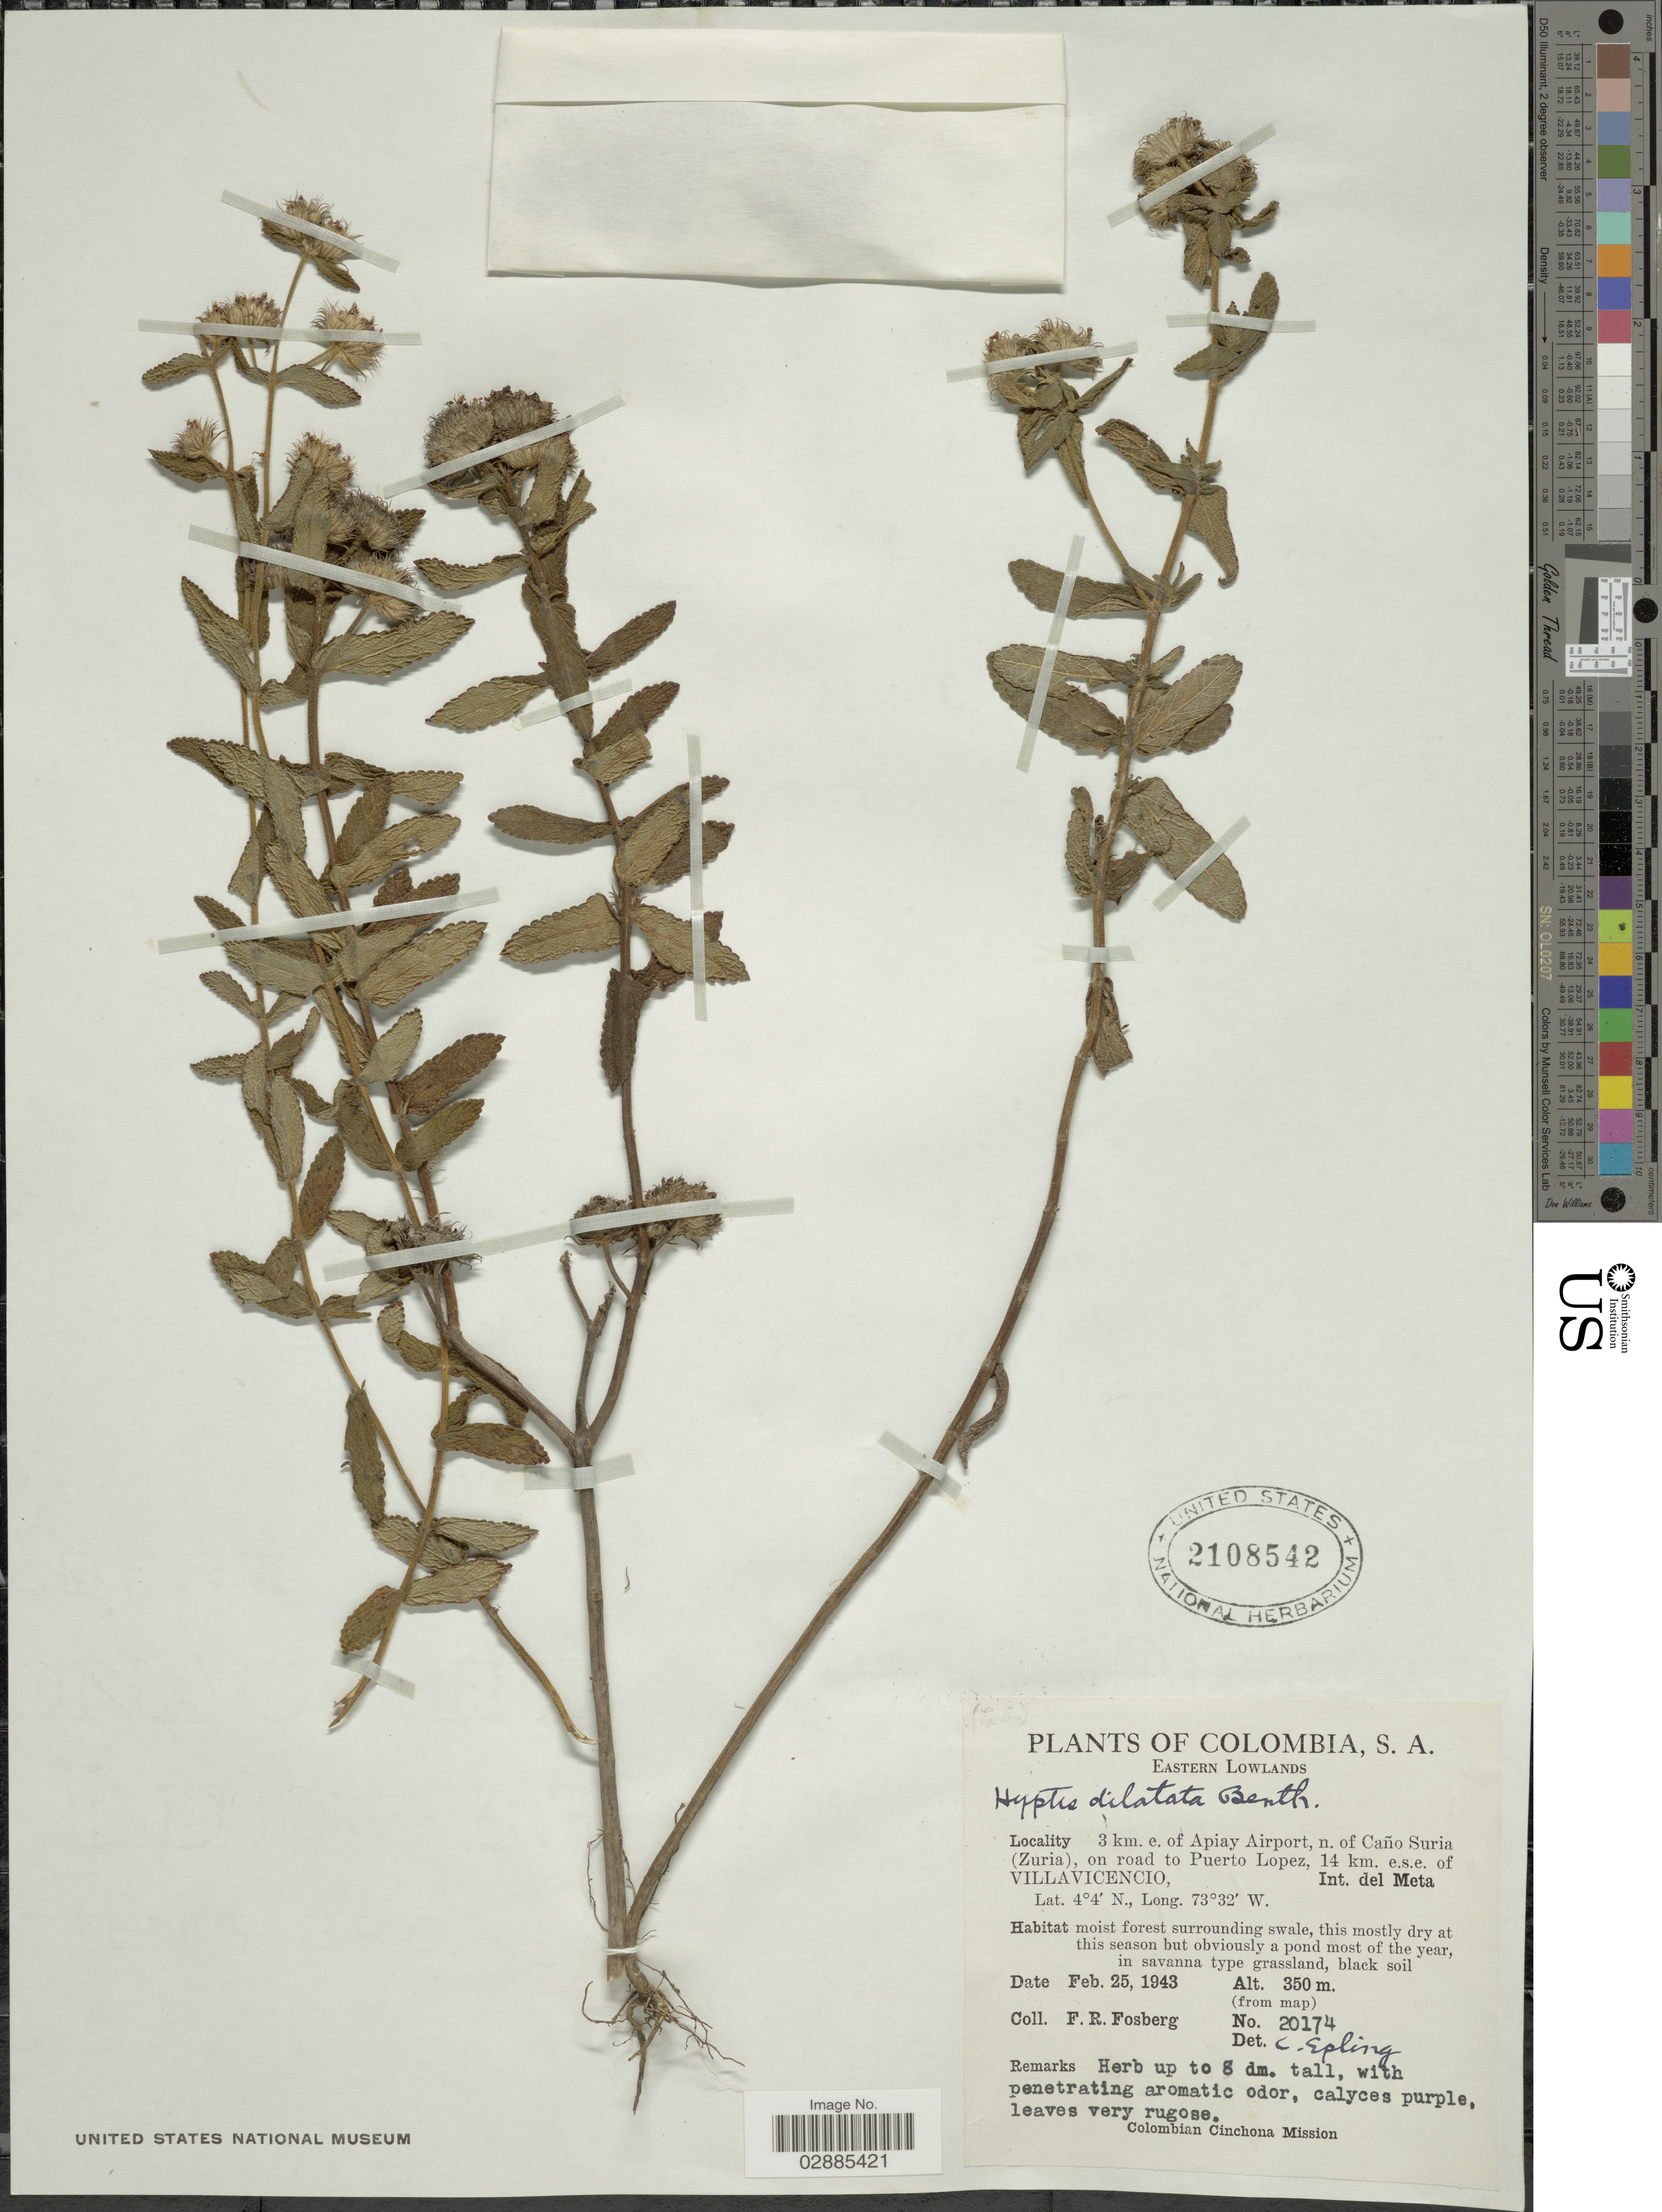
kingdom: Plantae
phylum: Tracheophyta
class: Magnoliopsida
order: Lamiales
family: Lamiaceae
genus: Hyptis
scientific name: Hyptis dilatata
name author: Benth.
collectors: F. R. Fosberg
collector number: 20174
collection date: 1943-02-25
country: Colombia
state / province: Meta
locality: Eastern Lowlands. 3 km. e. of Apiay Airport, n. of Caño Suria (Zuria), on road to Puerto Lopez, 14 km. e.s.e. of Villavicencio. Int. del Meta.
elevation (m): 350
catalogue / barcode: US 2108542